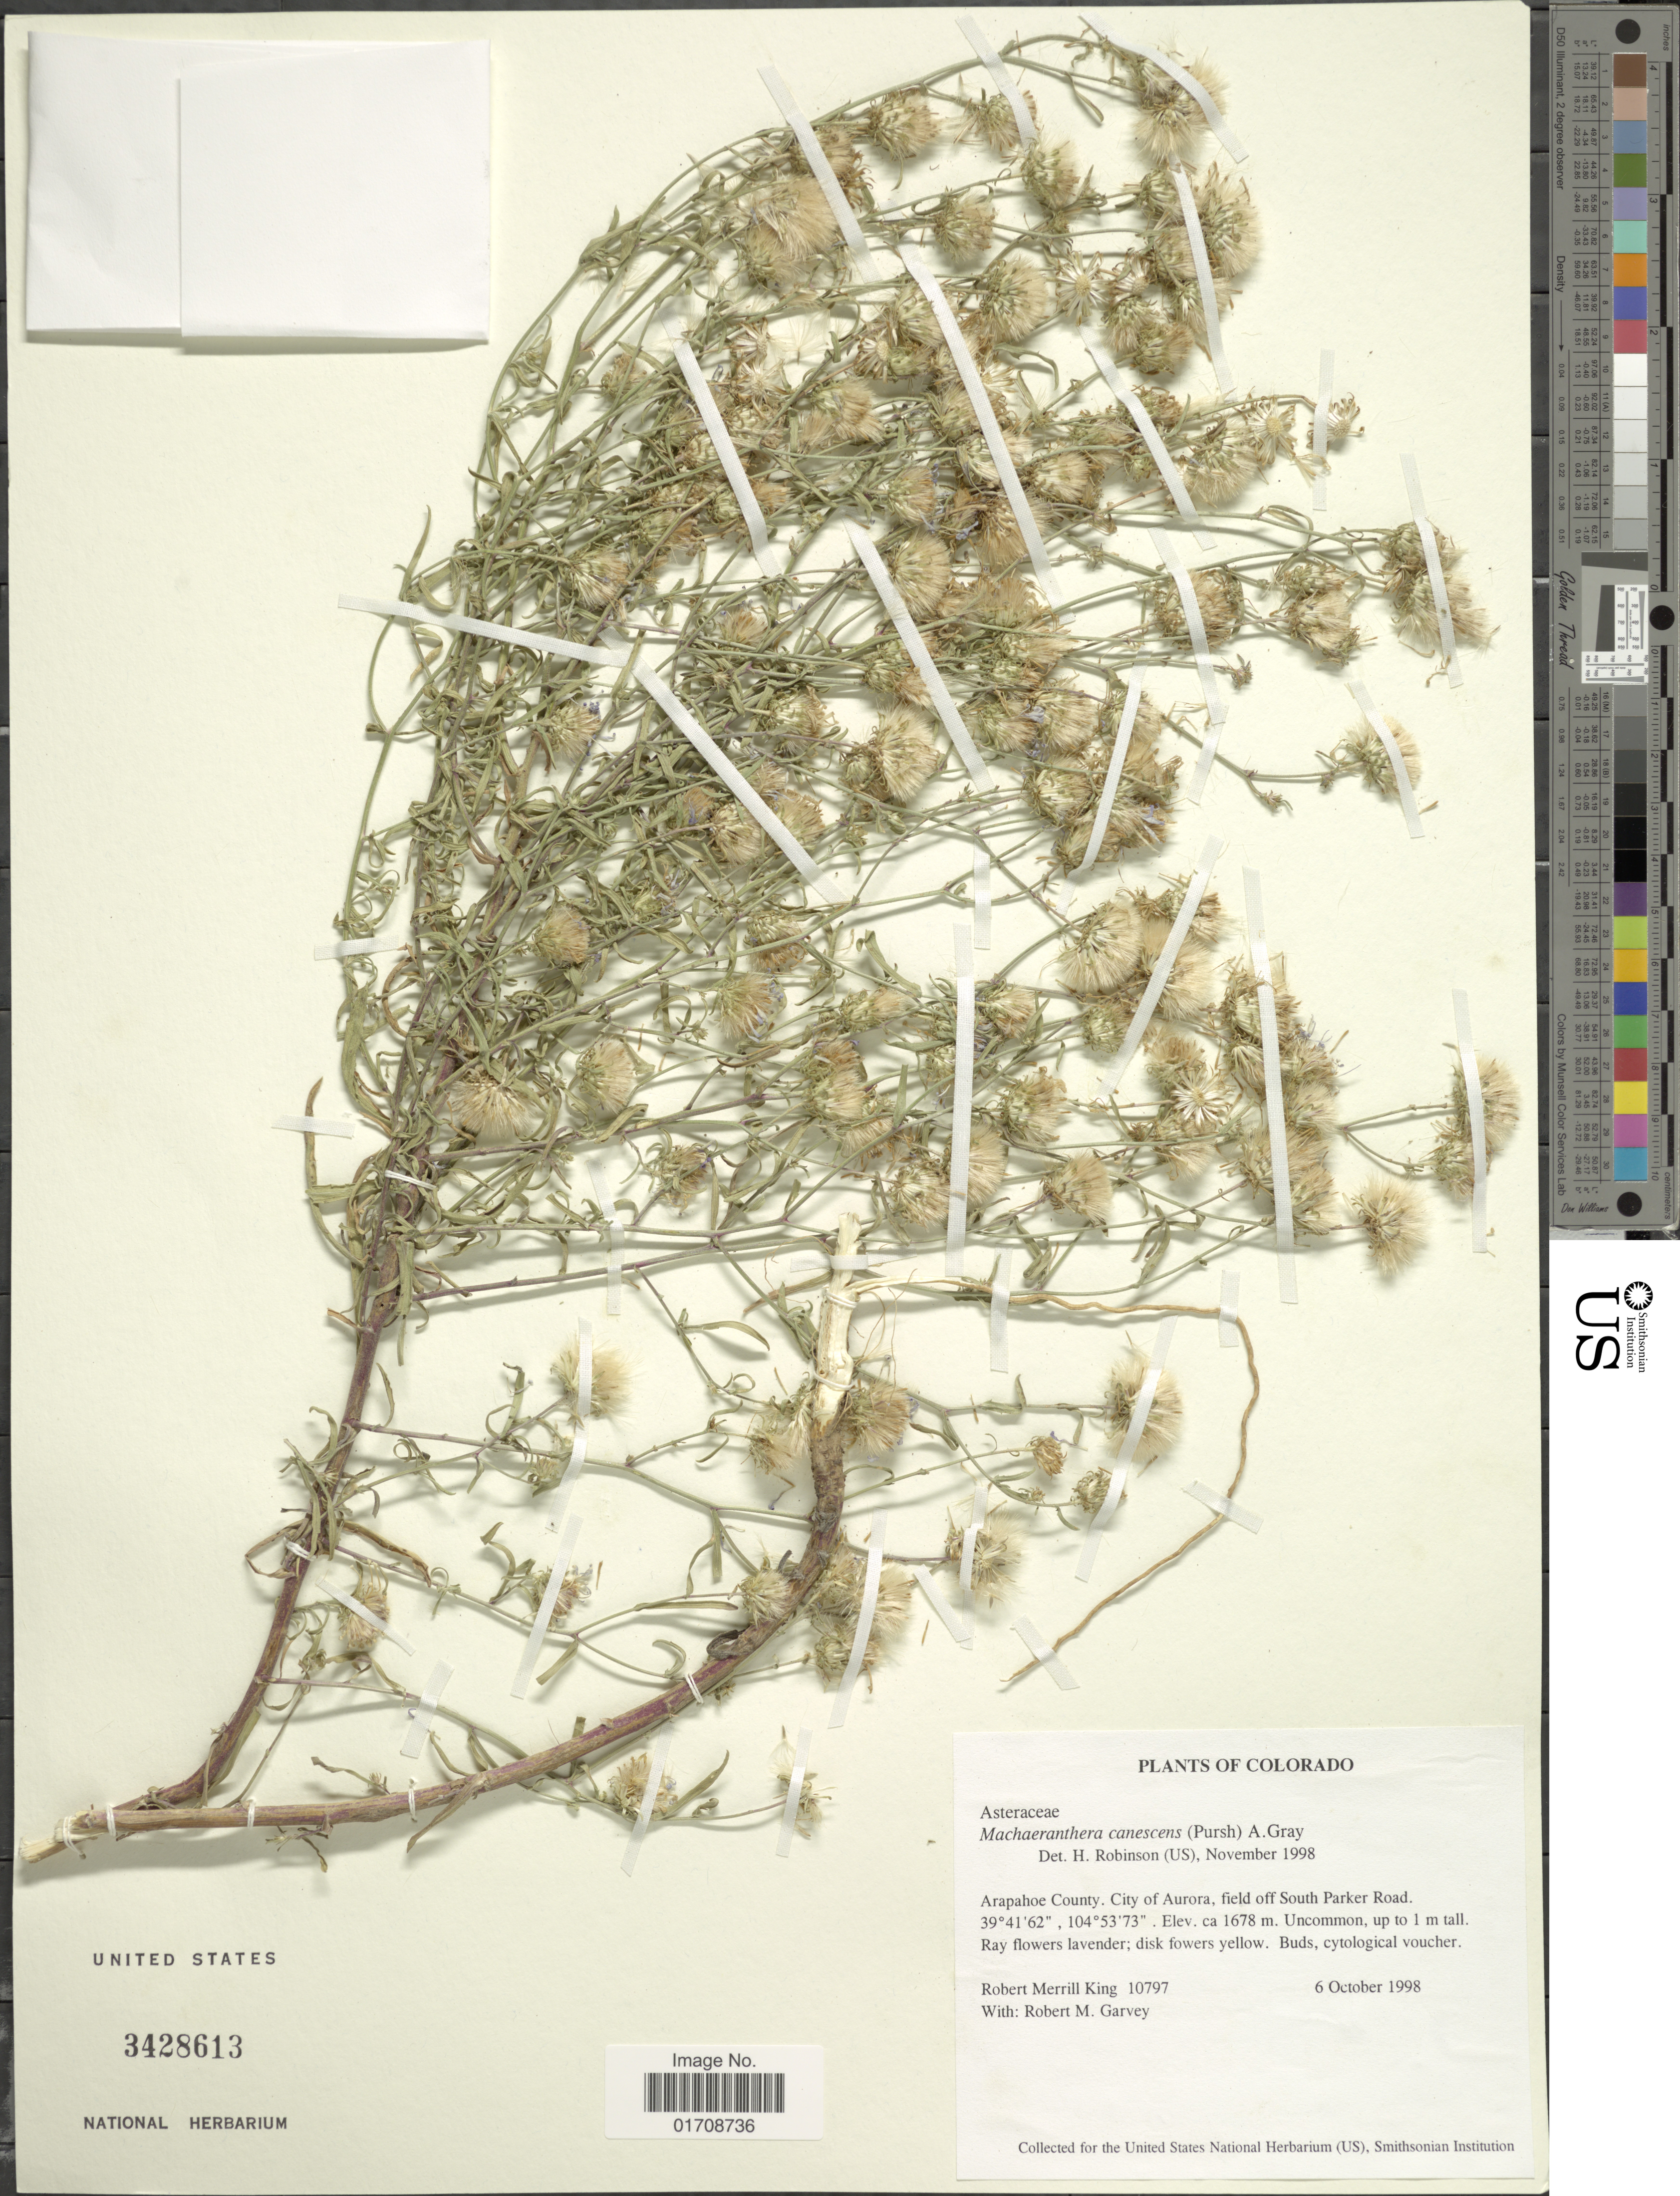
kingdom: Plantae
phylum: Tracheophyta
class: Magnoliopsida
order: Asterales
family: Asteraceae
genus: Machaeranthera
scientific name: Machaeranthera canescens var. leucanthemifolius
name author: (Greene) S.L. Welsh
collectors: R. M. King & R. Garvey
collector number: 10797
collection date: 1998-10-06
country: United States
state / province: Colorado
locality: Arapahoe County, City of Aurora, field off South Parker Road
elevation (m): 1678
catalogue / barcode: US 3428613